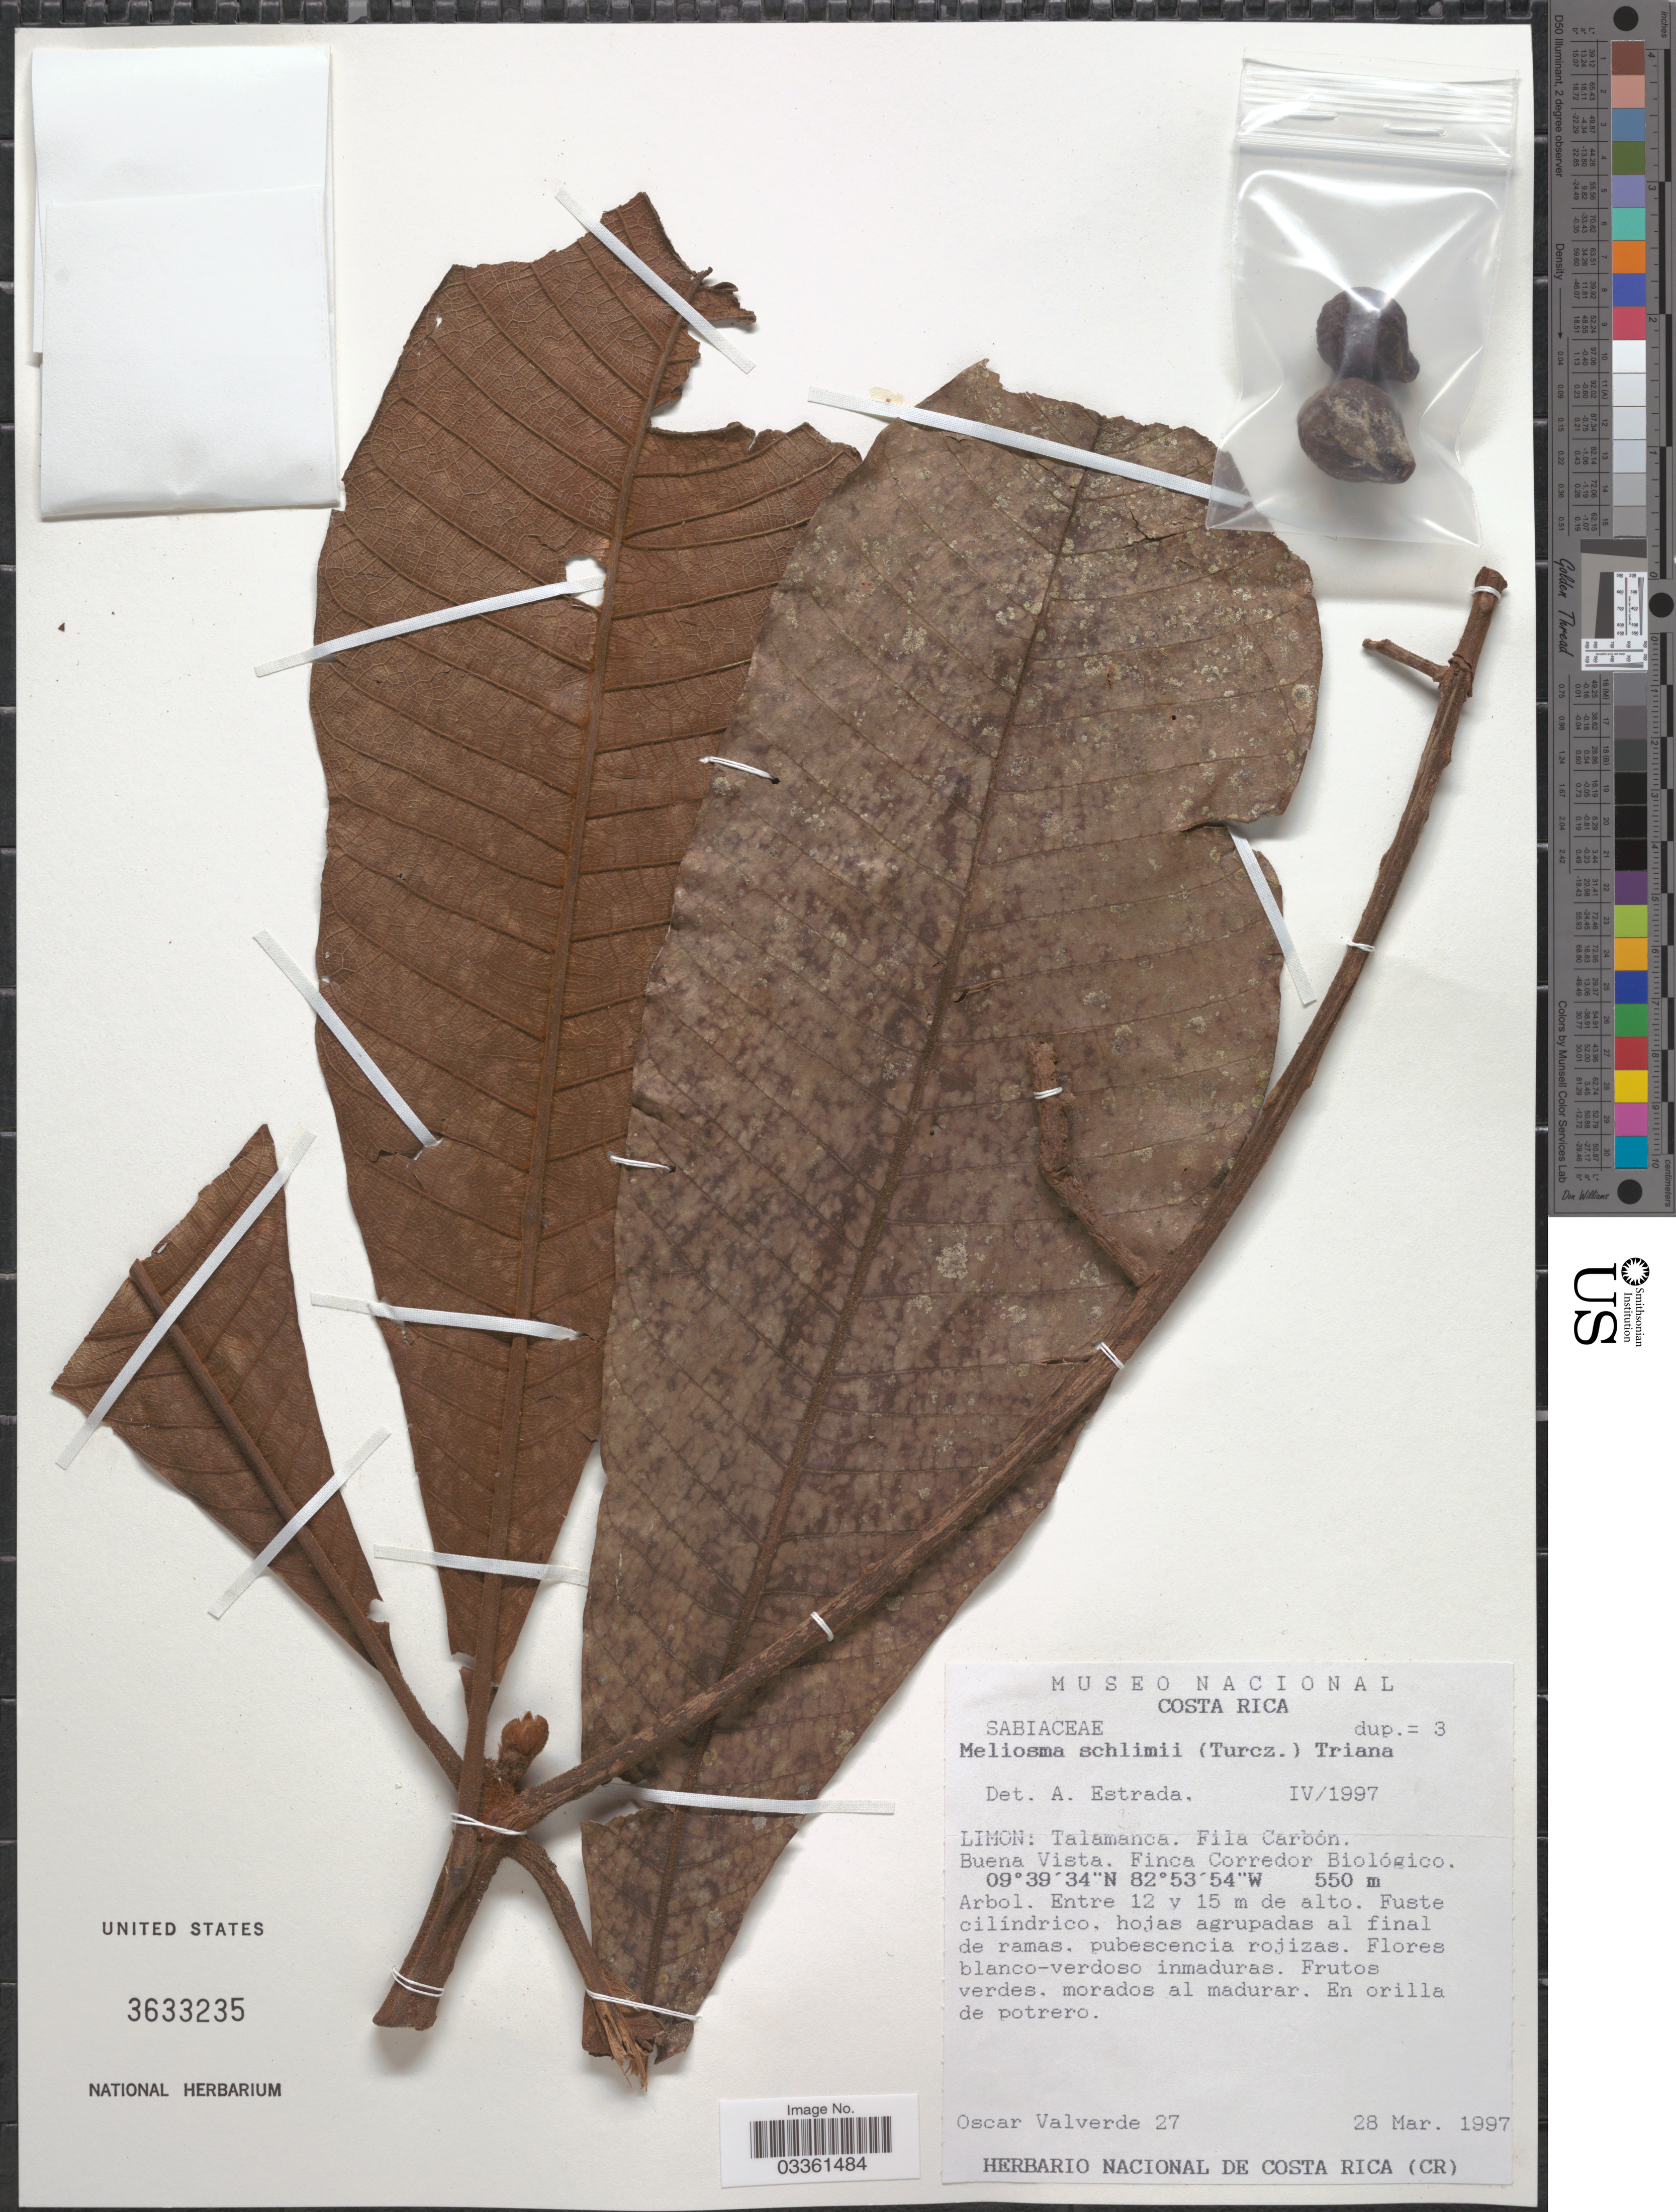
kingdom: Plantae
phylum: Tracheophyta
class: Magnoliopsida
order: Proteales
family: Sabiaceae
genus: Meliosma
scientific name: Meliosma schlimii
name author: (Triana & Planch.) Turcz.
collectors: O. Valverde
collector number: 27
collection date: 1997-03-28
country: Costa Rica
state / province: Limón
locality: Talamanca. Fila Carbón. Buena Vista. Finca Corredor Biológico.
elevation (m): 550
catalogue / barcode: US 3633235